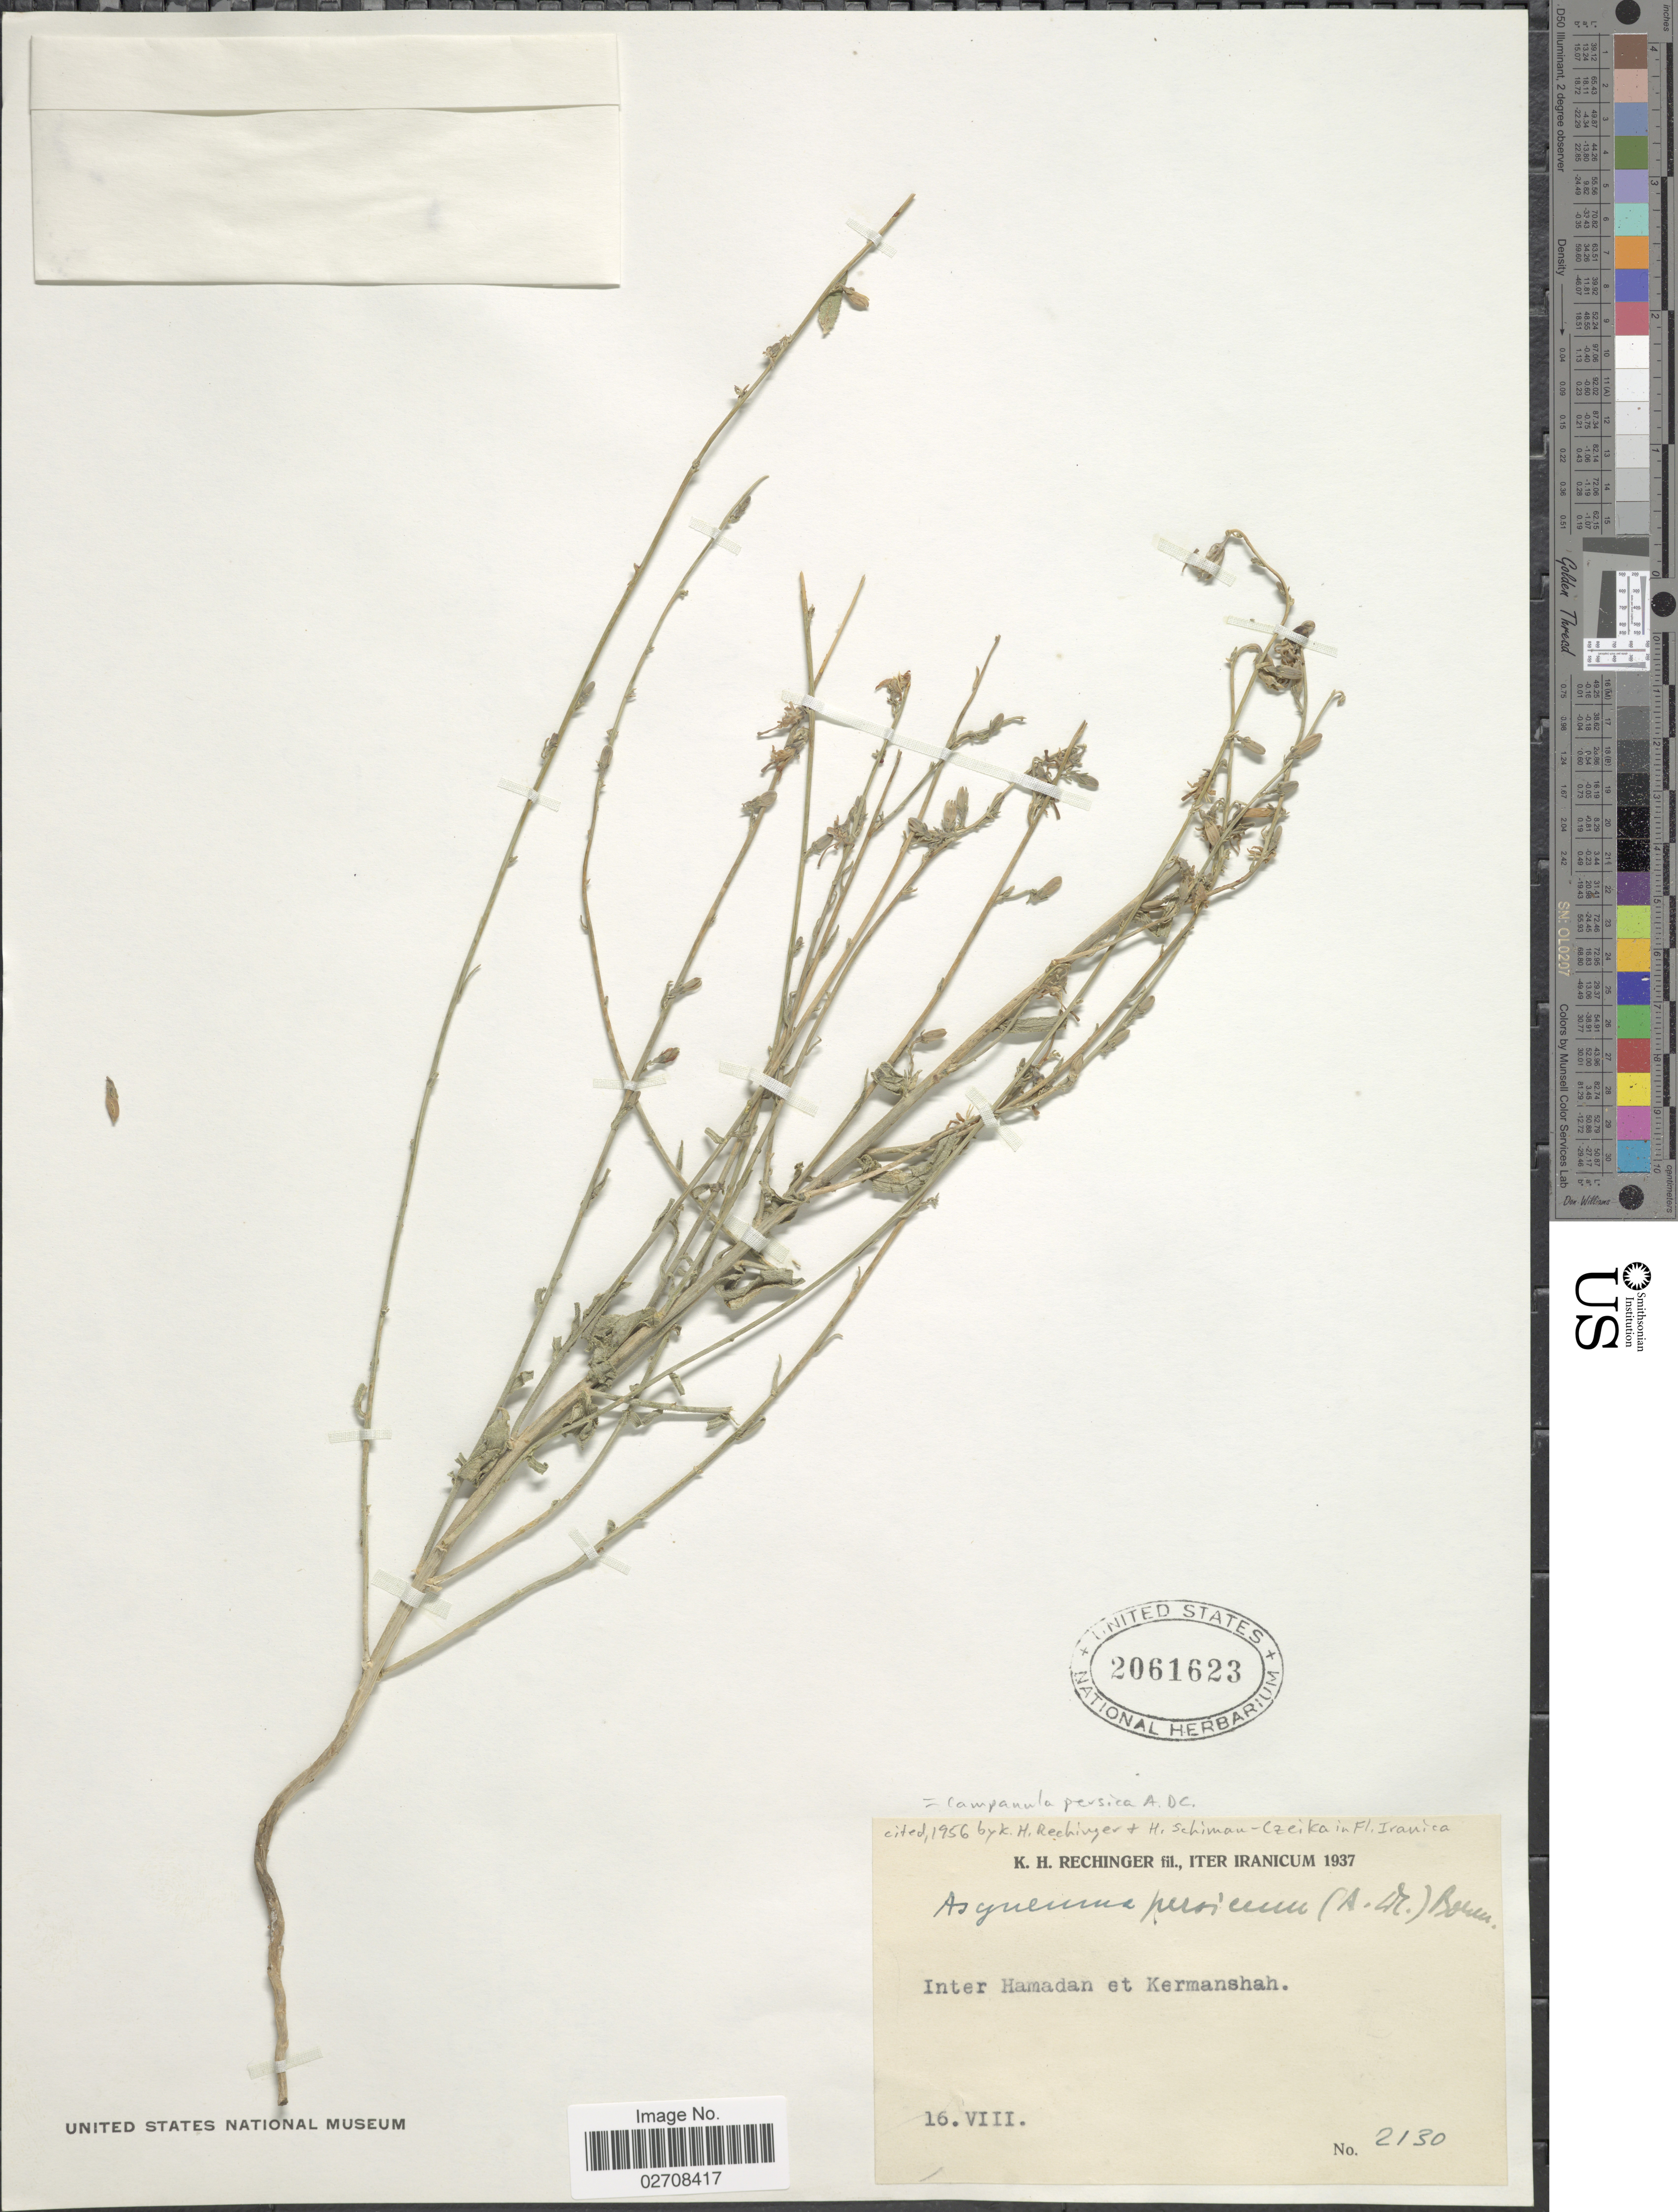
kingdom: Plantae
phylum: Tracheophyta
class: Magnoliopsida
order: Asterales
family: Campanulaceae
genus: Campanula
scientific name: Campanula persica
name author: A. DC.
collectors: K. H. Rechinger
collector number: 2130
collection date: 1937-08-16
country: Iran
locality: Inter Hamadan et Kermanshah.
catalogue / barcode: US 2061623